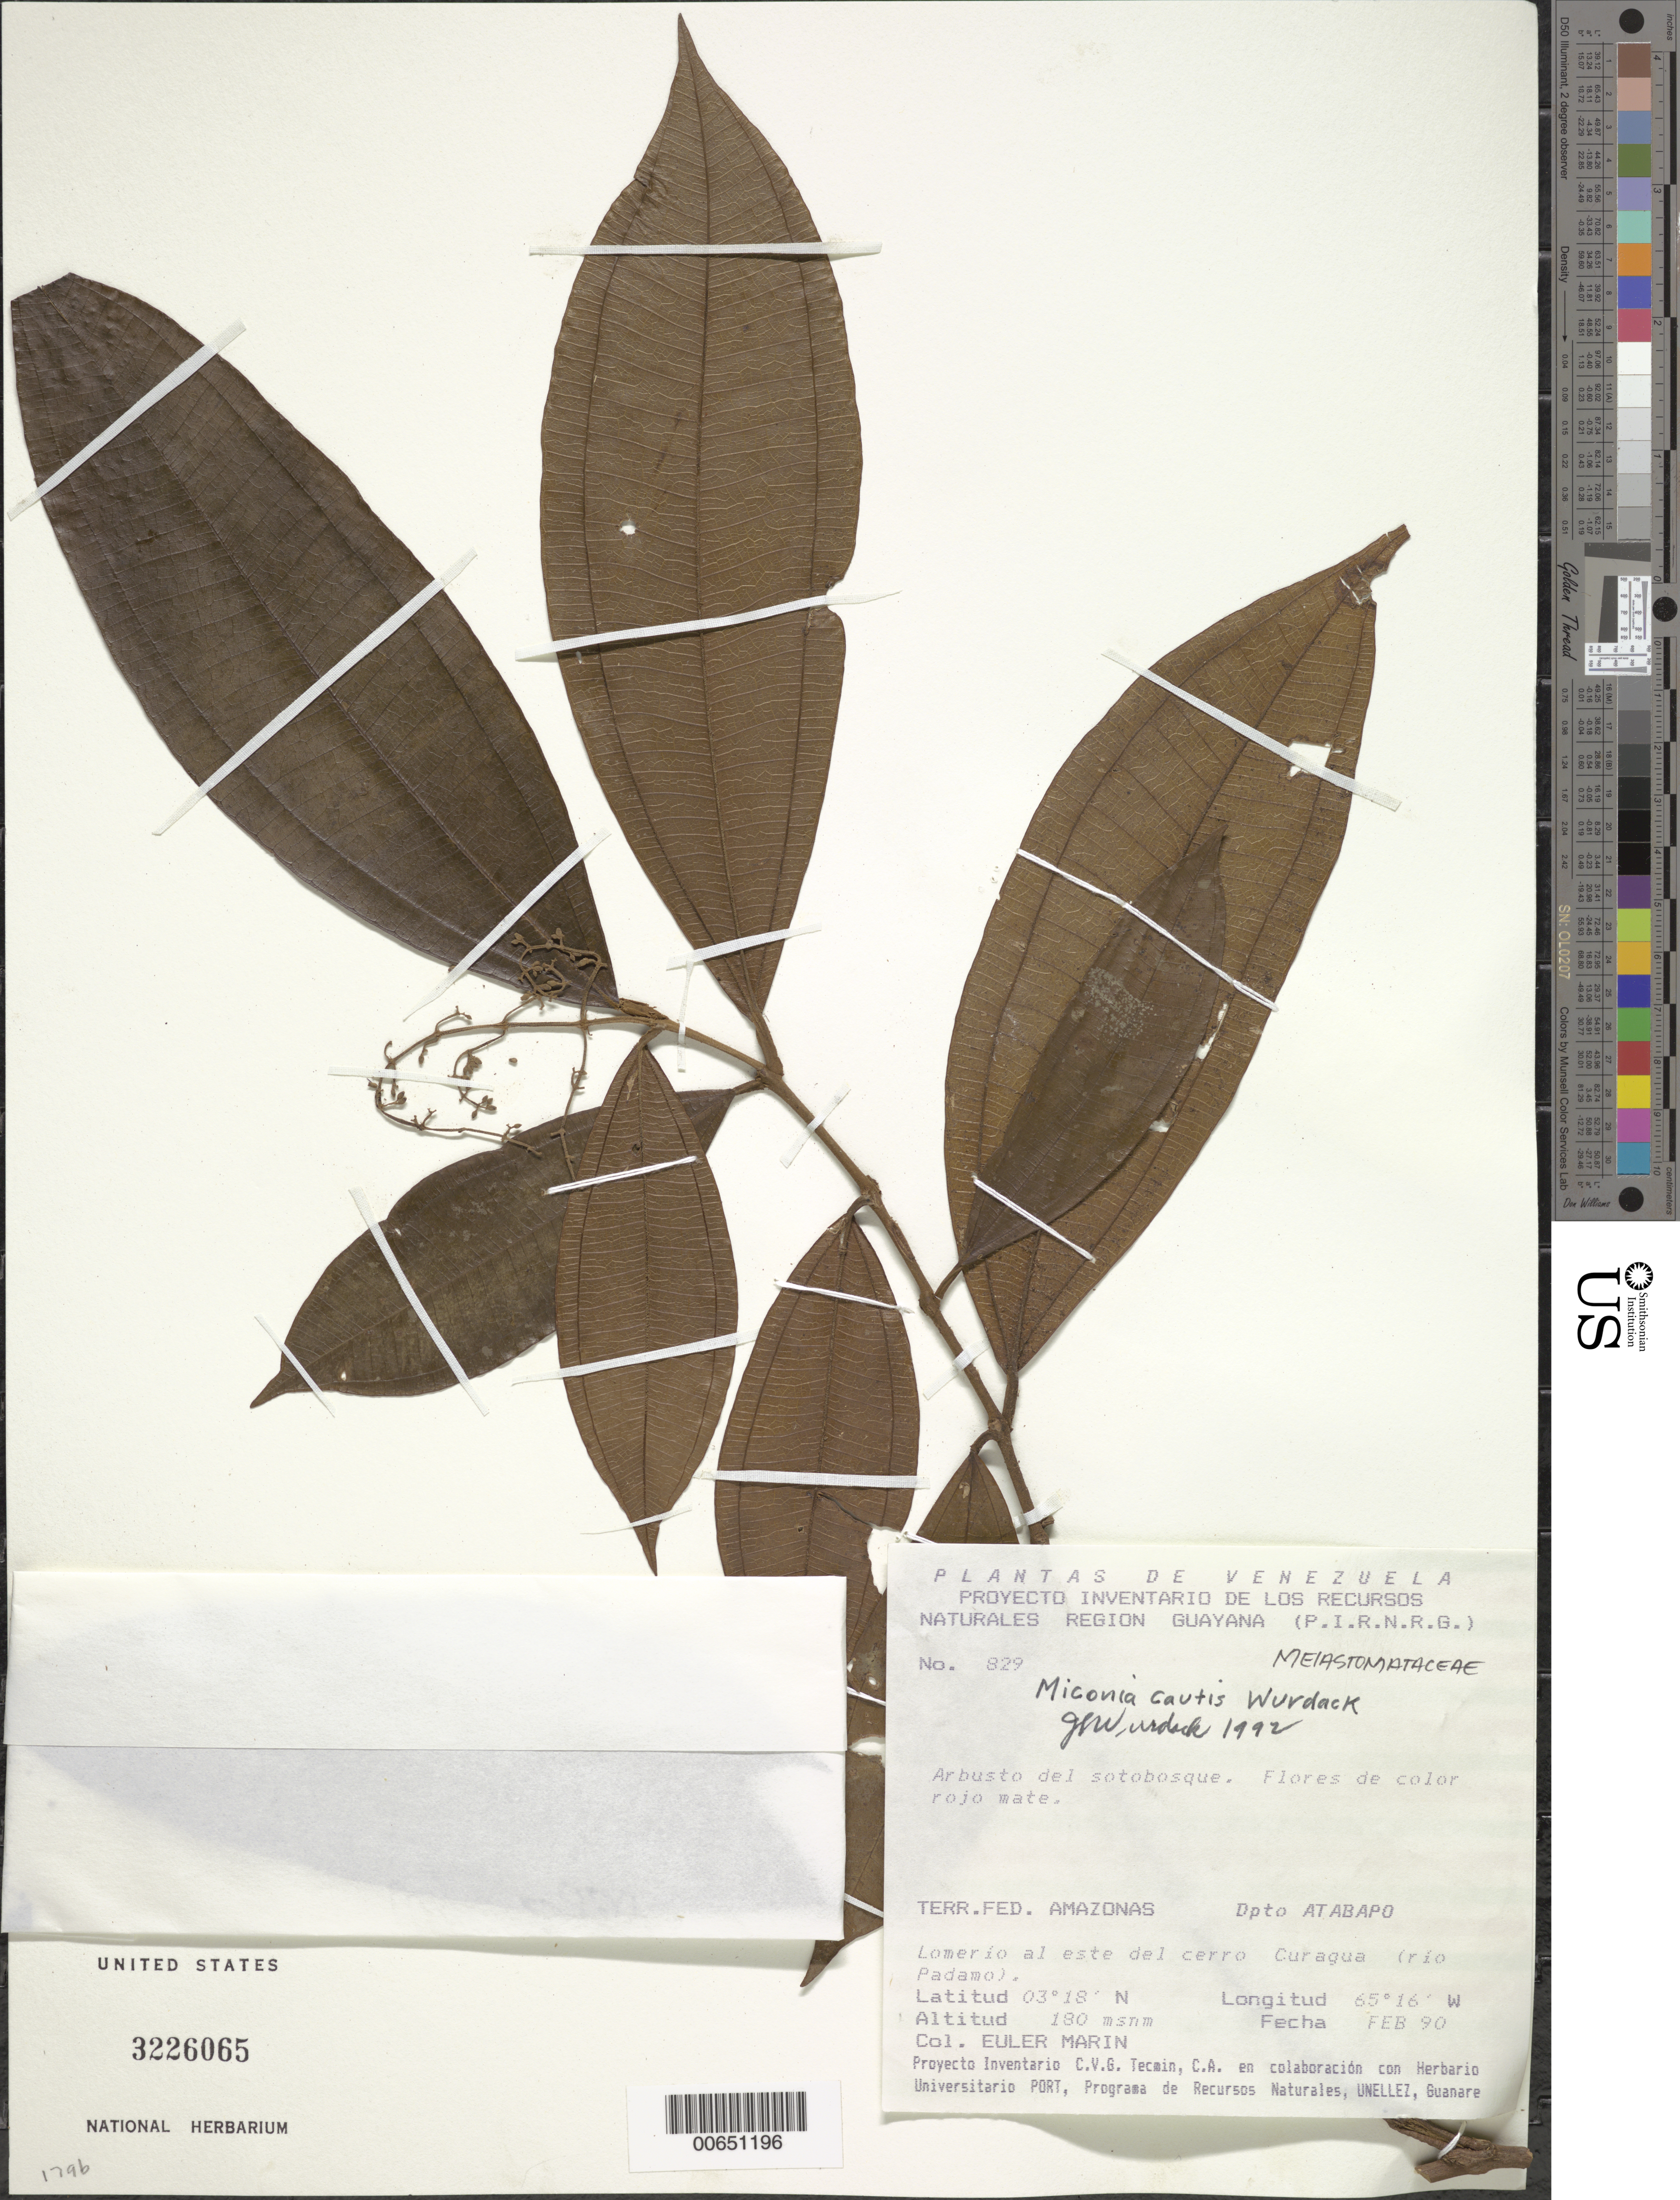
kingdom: Plantae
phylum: Tracheophyta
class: Magnoliopsida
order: Myrtales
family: Melastomataceae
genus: Miconia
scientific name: Miconia cautis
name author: Wurdack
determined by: Wurdack, John J., (US), US (UNITED STATES)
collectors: E. Marin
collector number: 829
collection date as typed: Feb-90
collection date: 1990-02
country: Venezuela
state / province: Amazonas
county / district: Atabapo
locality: Cerro Curagua (río Padamo), este del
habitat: Lomerio, sotobosque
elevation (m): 180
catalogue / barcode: US 3226065